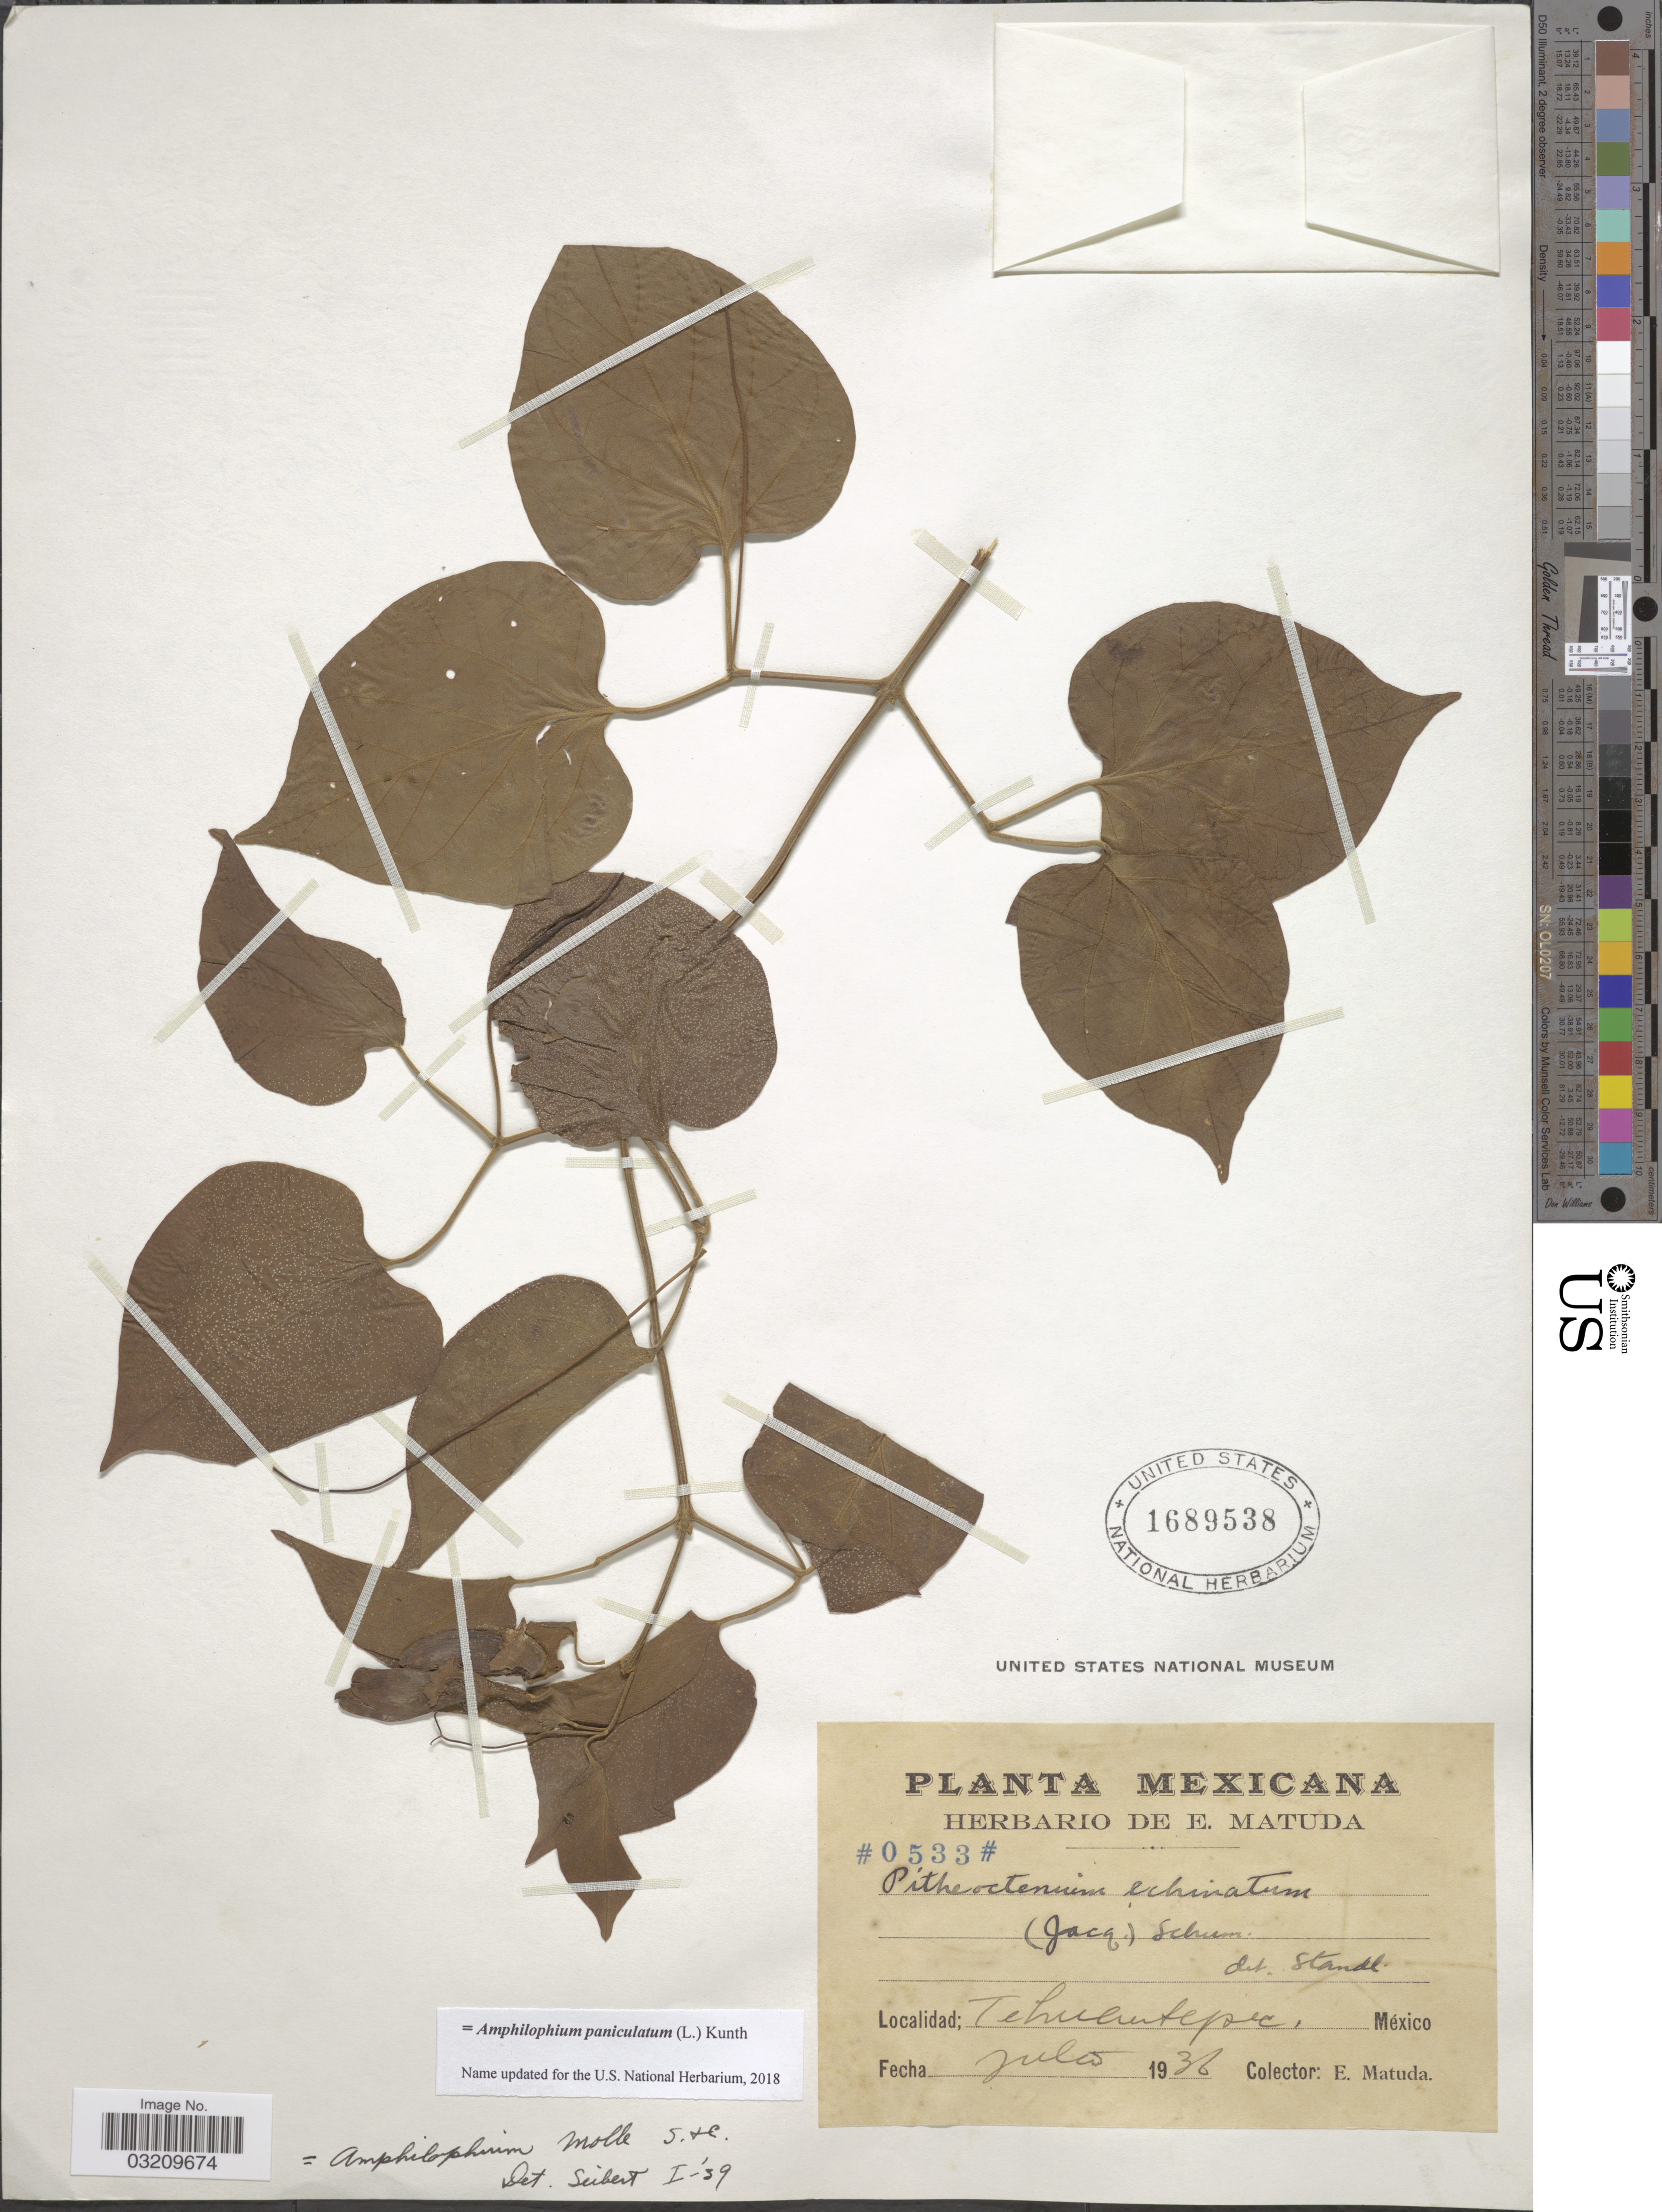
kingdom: Plantae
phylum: Tracheophyta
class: Magnoliopsida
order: Lamiales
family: Bignoniaceae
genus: Amphilophium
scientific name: Amphilophium paniculatum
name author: (L.) Kunth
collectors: E. Matuda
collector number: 0533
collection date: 1936-07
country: Mexico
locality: Tehuantepec.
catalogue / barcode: US 1689538